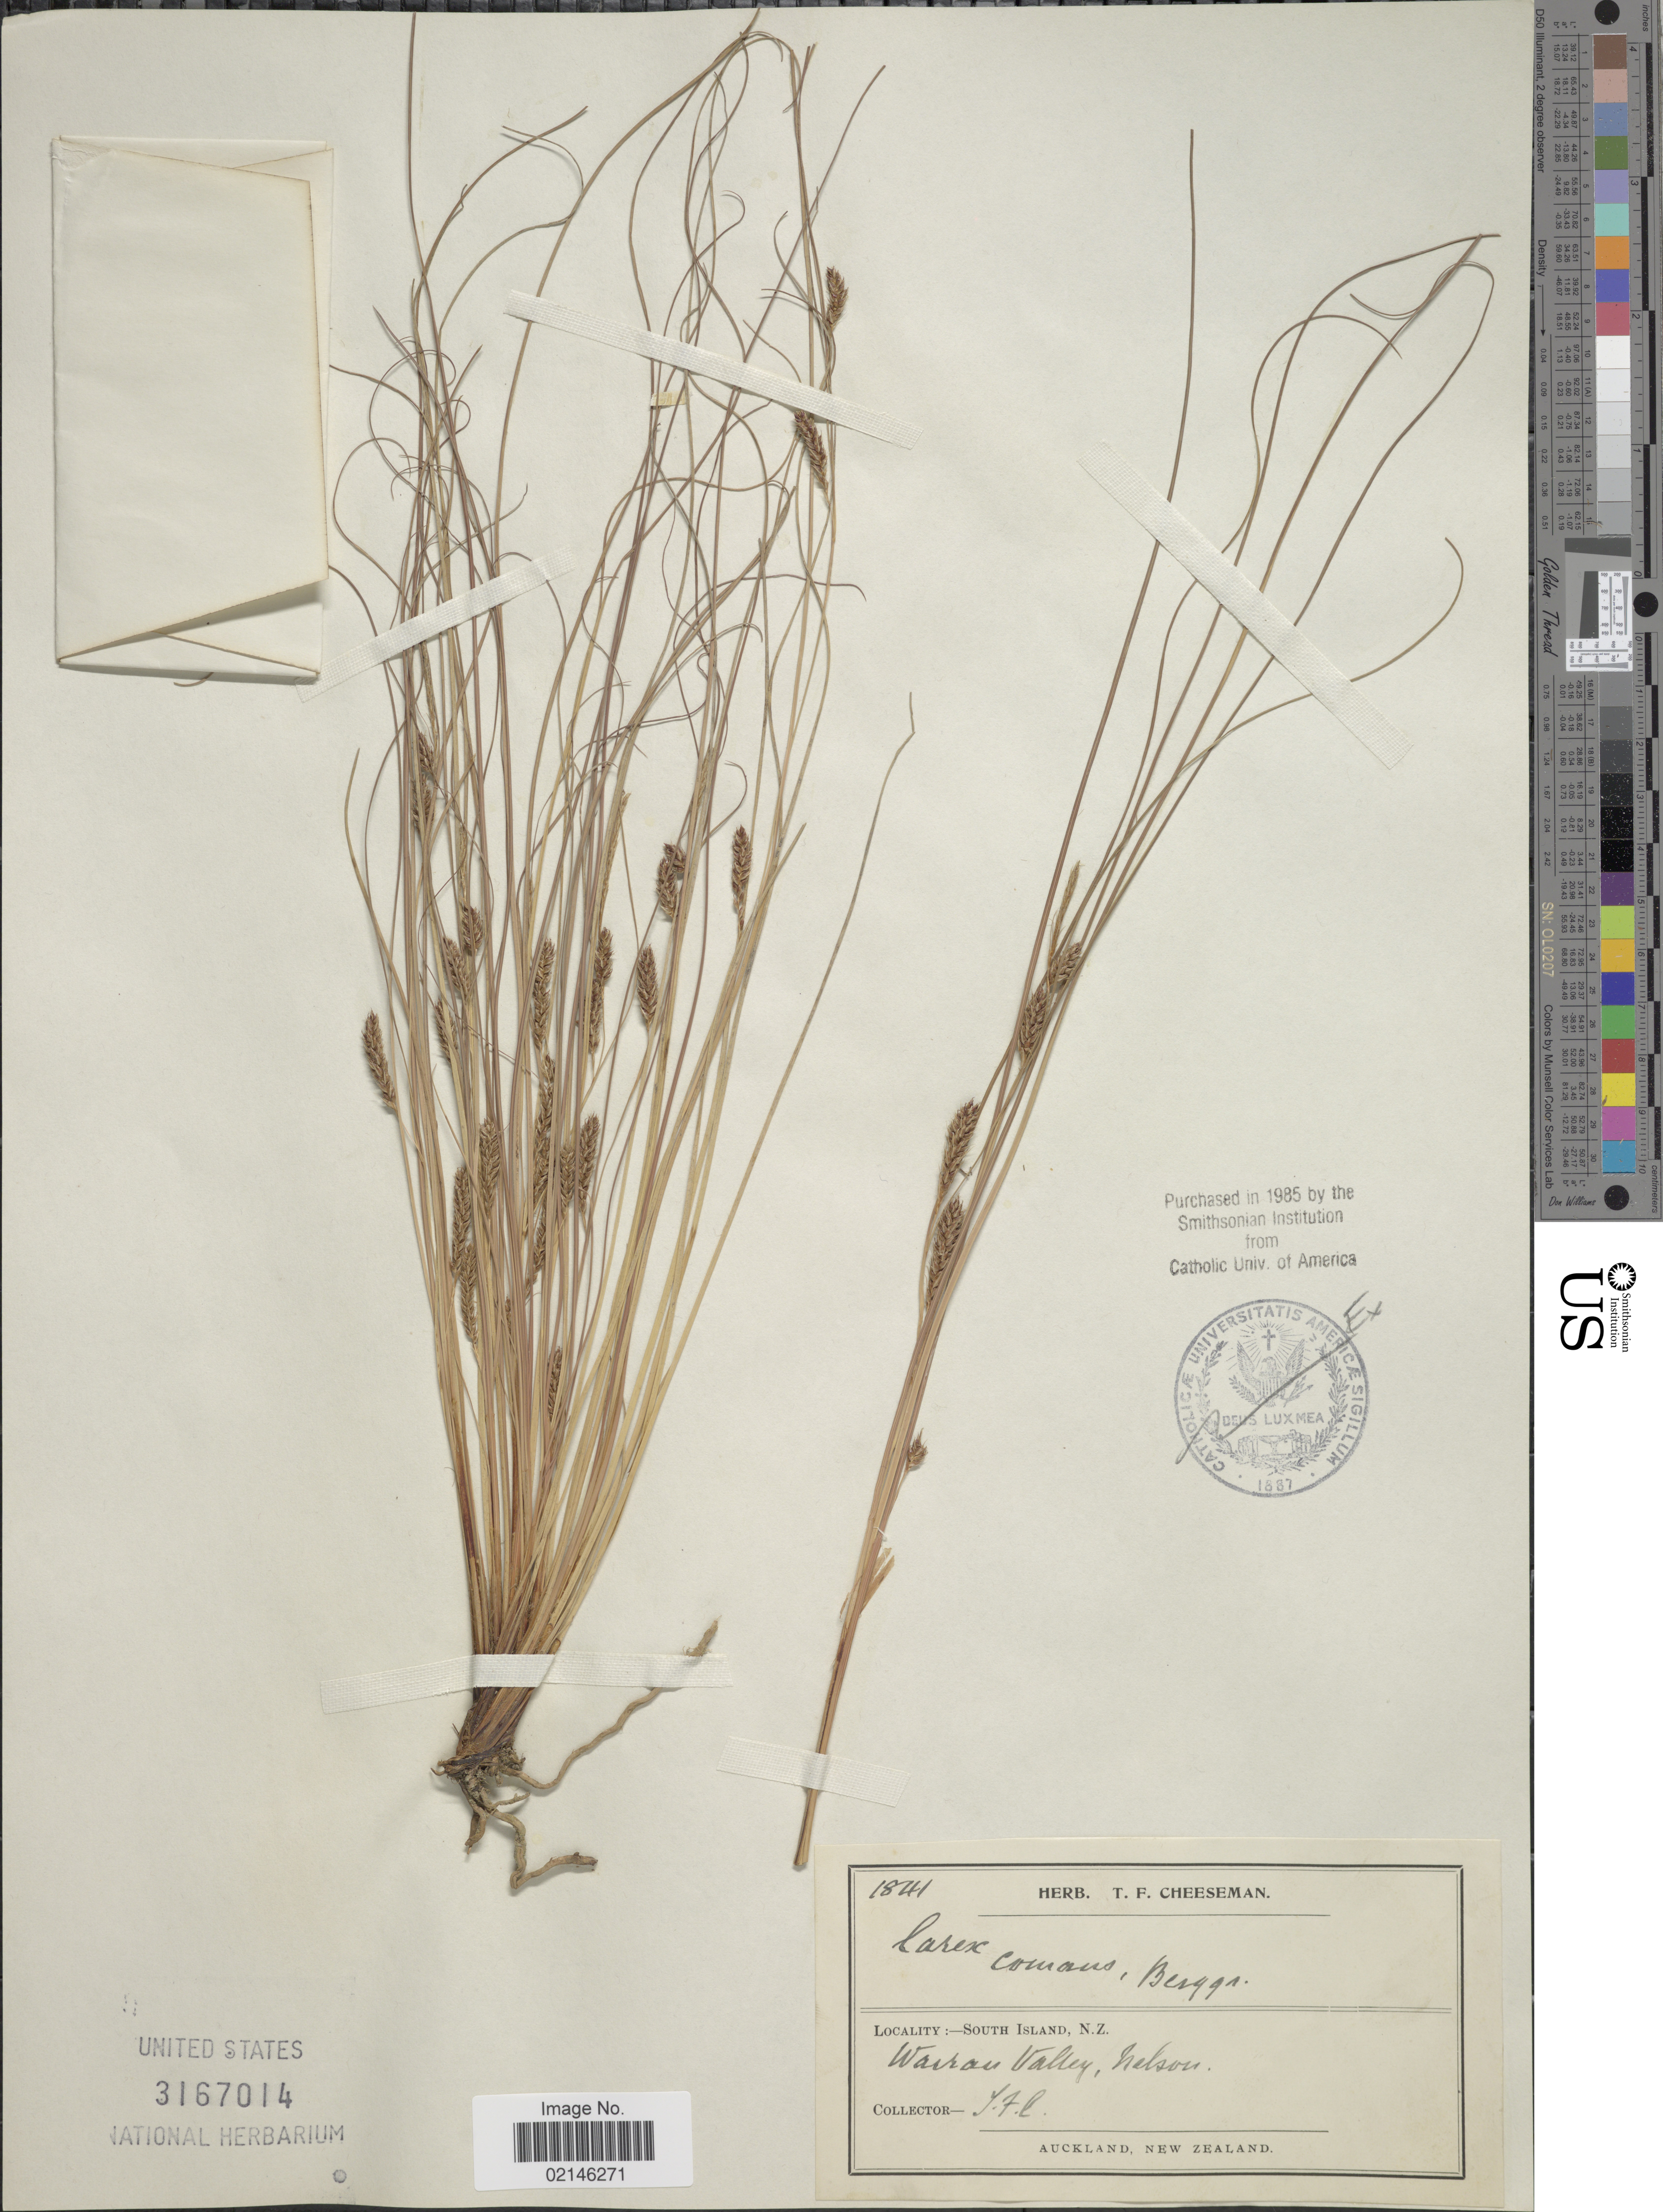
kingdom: Plantae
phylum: Tracheophyta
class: Liliopsida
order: Poales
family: Cyperaceae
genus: Carex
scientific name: Carex comans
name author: Berggr.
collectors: T. F. Cheeseman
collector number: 1841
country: New Zealand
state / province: Nelson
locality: South Island. Warrau Valley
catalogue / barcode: US 3167014